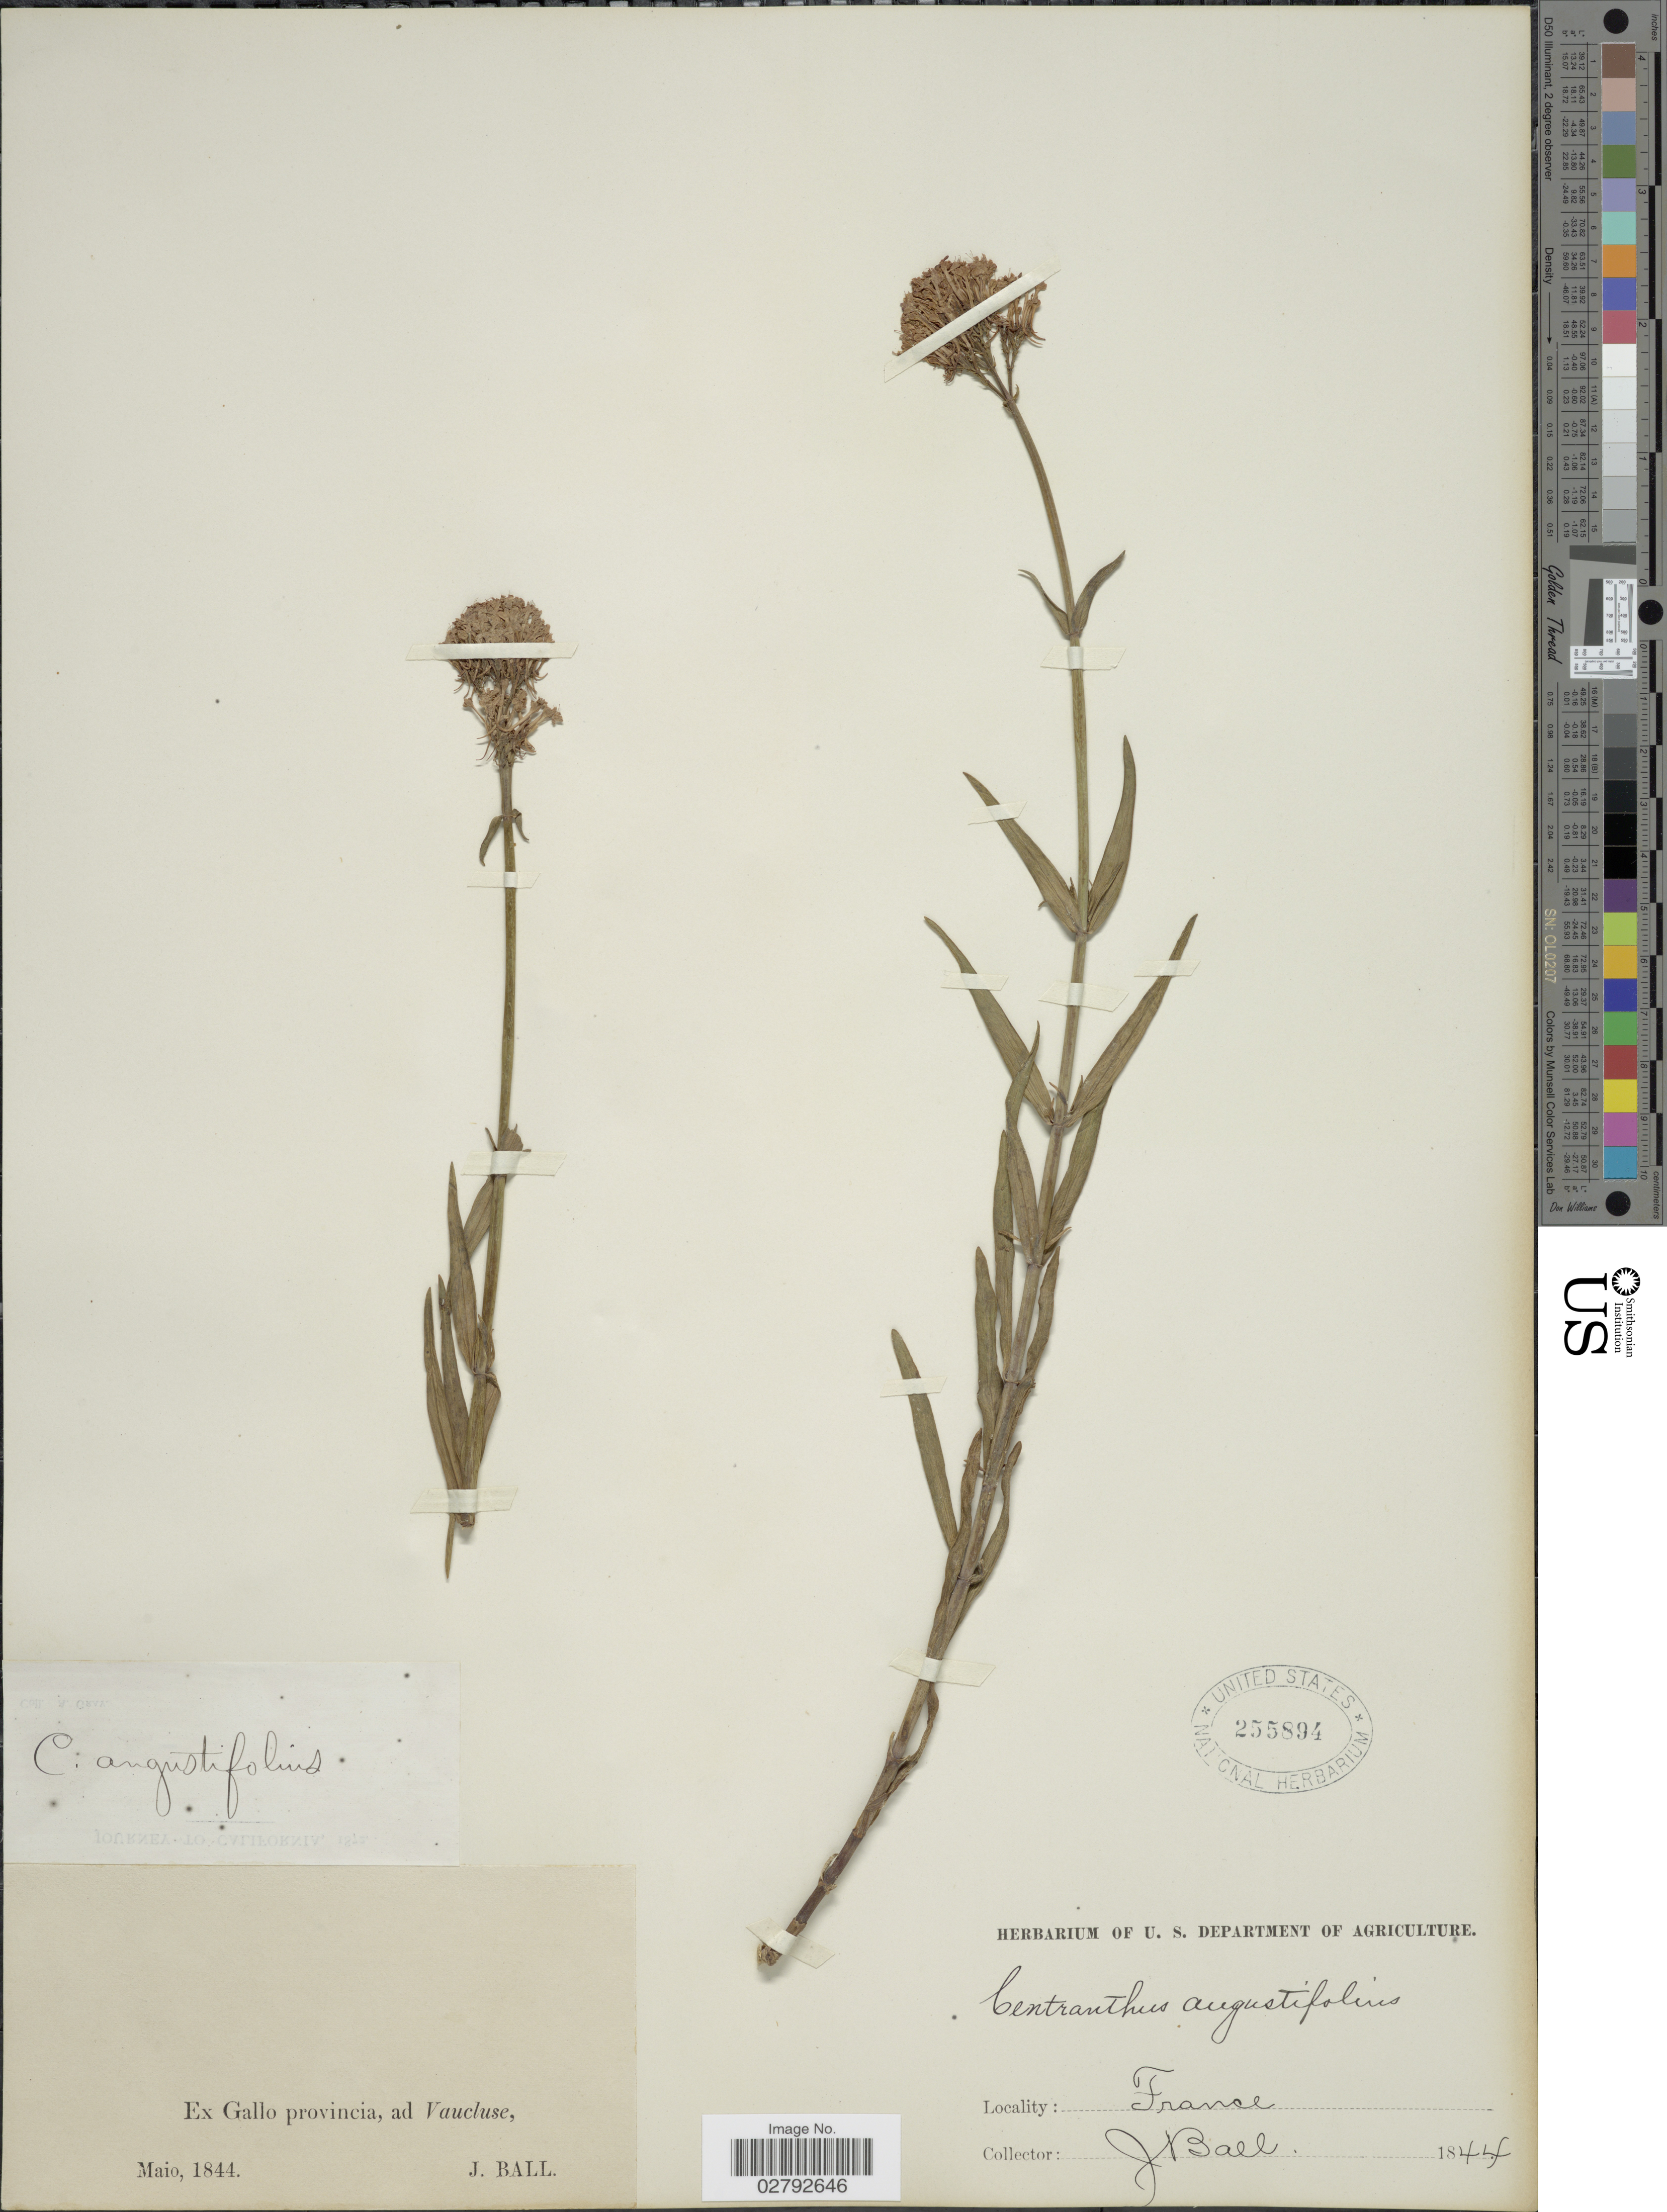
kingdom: Plantae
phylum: Tracheophyta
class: Magnoliopsida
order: Dipsacales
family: Caprifoliaceae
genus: Centranthus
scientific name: Centranthus angustifolius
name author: (Mill.) DC.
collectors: J. Ball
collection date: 1844-05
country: France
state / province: Provence-Alpes-Côte d'Azur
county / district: Vaucluse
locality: Gallo provincia, ad Vaucluse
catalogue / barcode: US 255894